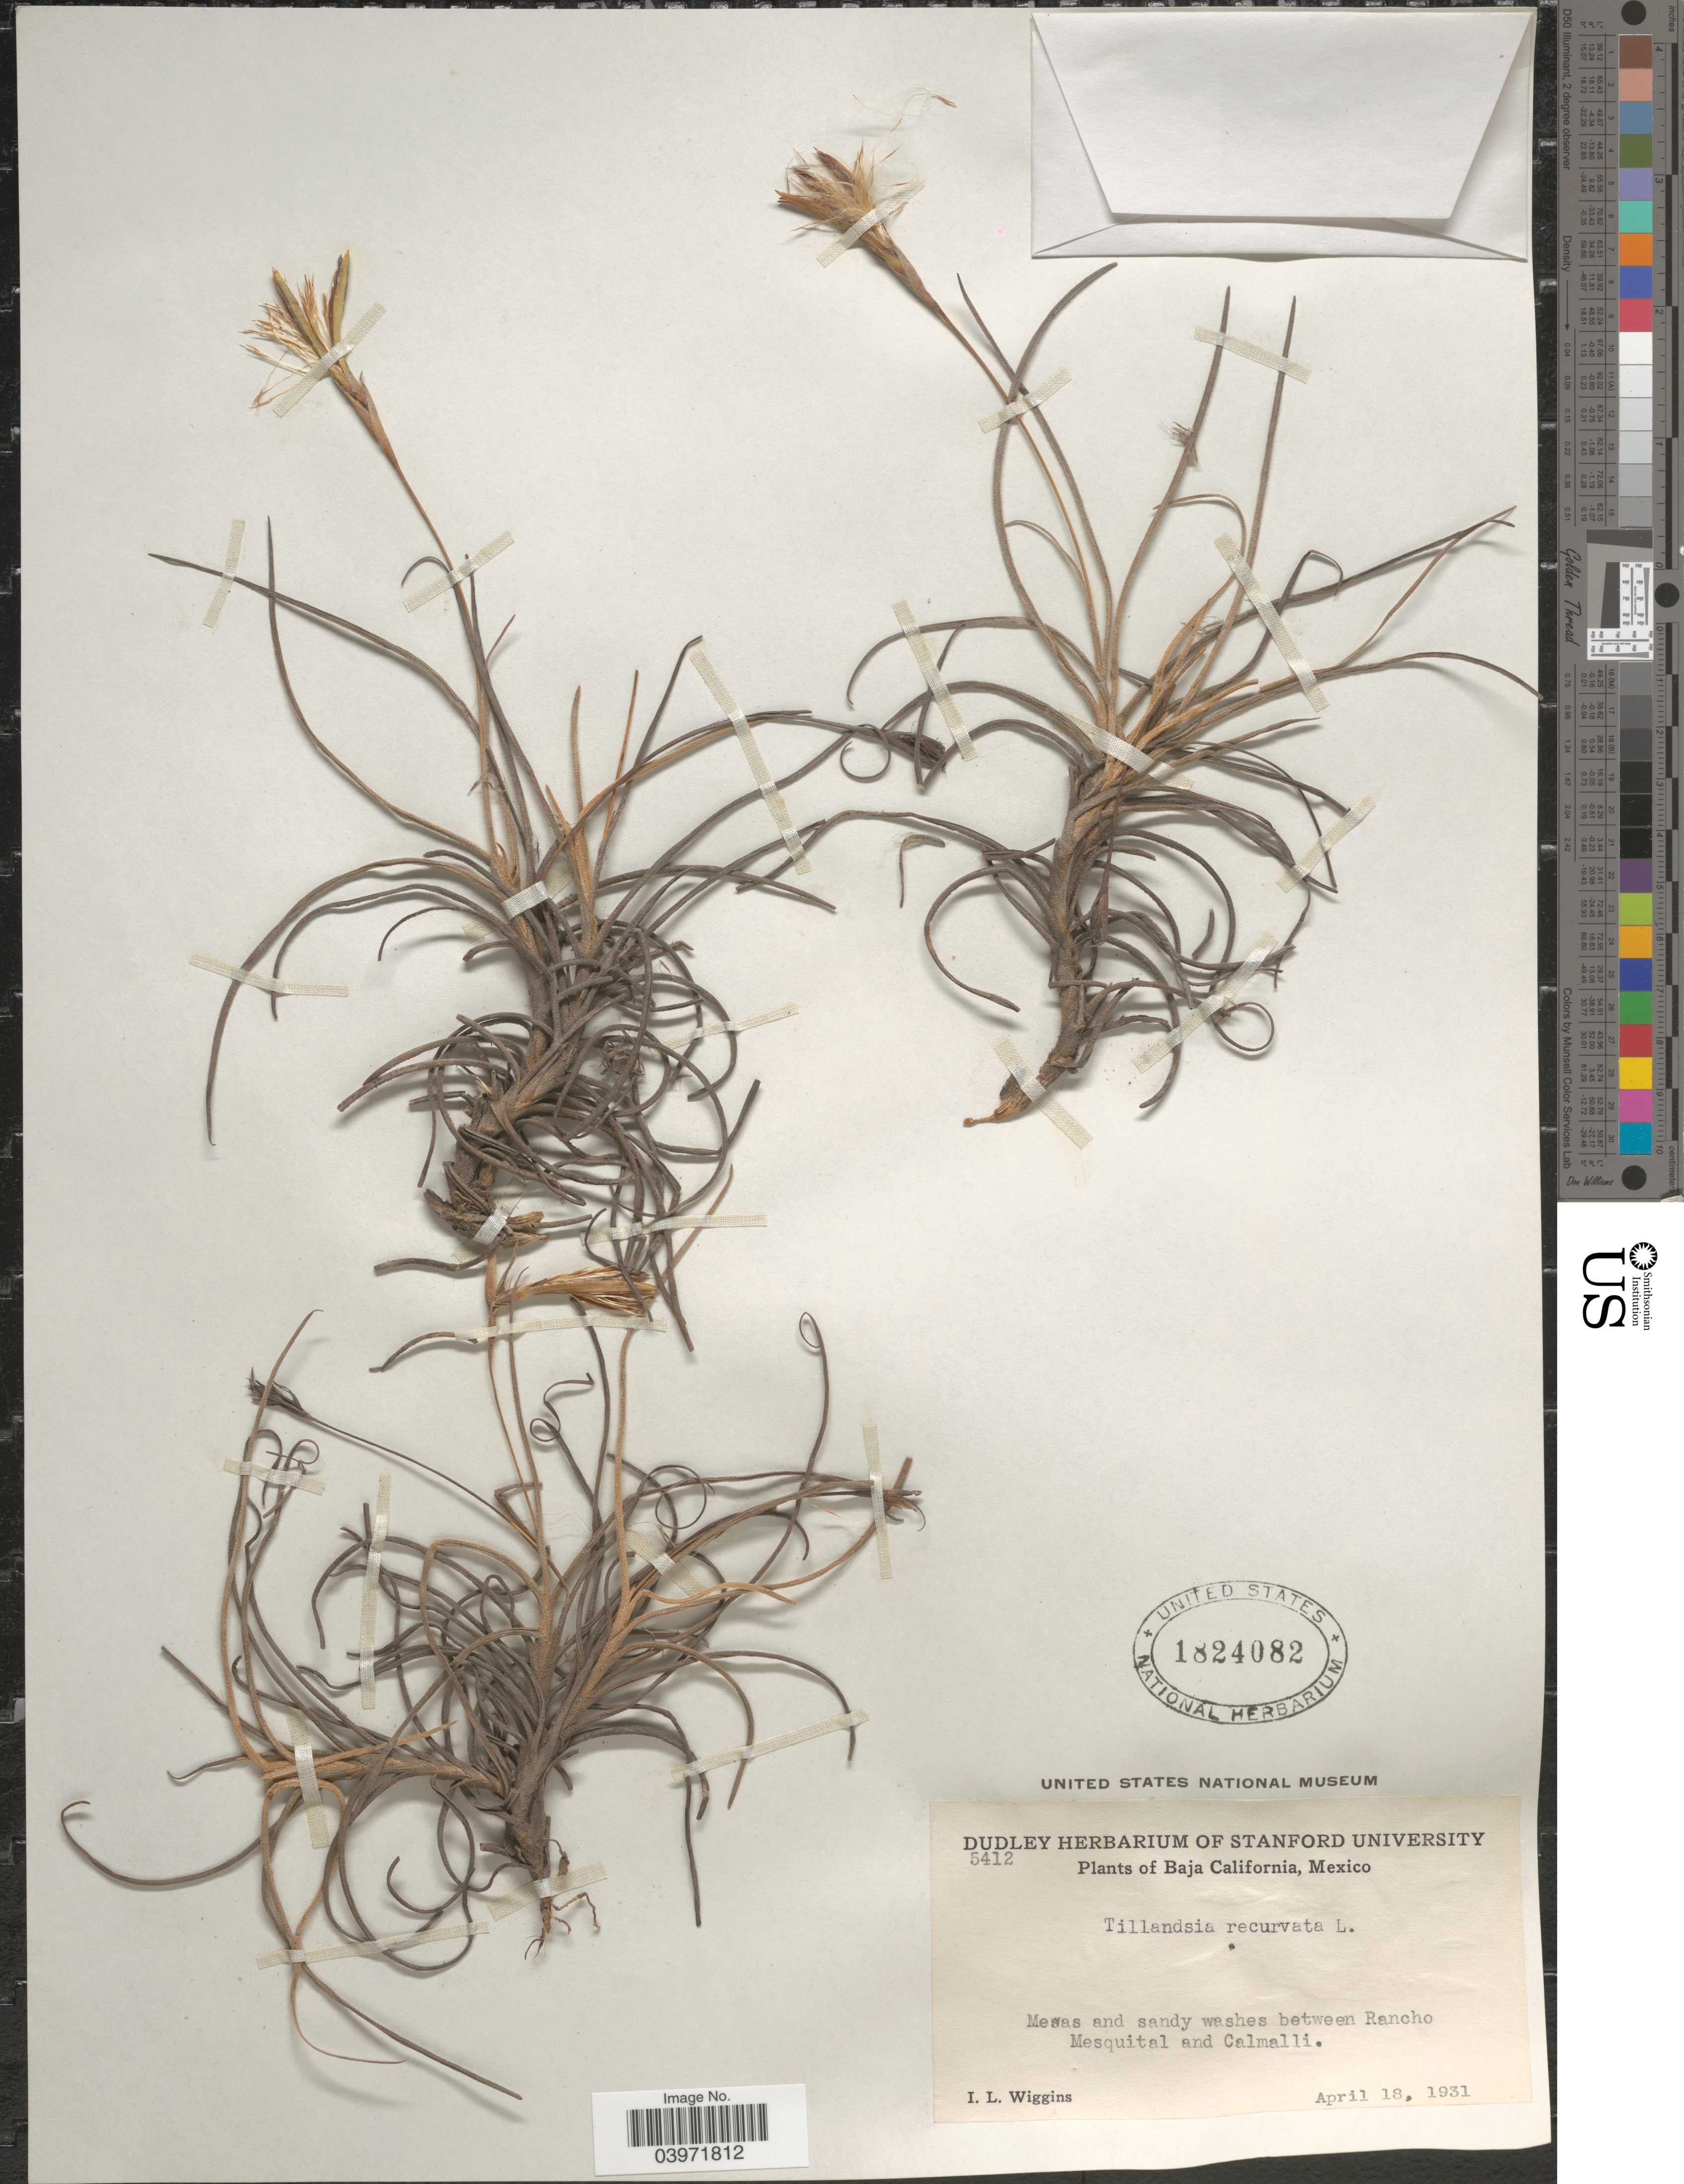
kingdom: Plantae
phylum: Tracheophyta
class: Liliopsida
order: Poales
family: Bromeliaceae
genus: Tillandsia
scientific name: Tillandsia recurvata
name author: L.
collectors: I. L. Wiggins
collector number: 5412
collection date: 1931-04-18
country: Mexico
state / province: Baja California Norte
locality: Mesas and sandy washes between Rancho Mesquital and Calmalli.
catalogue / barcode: US 1824082